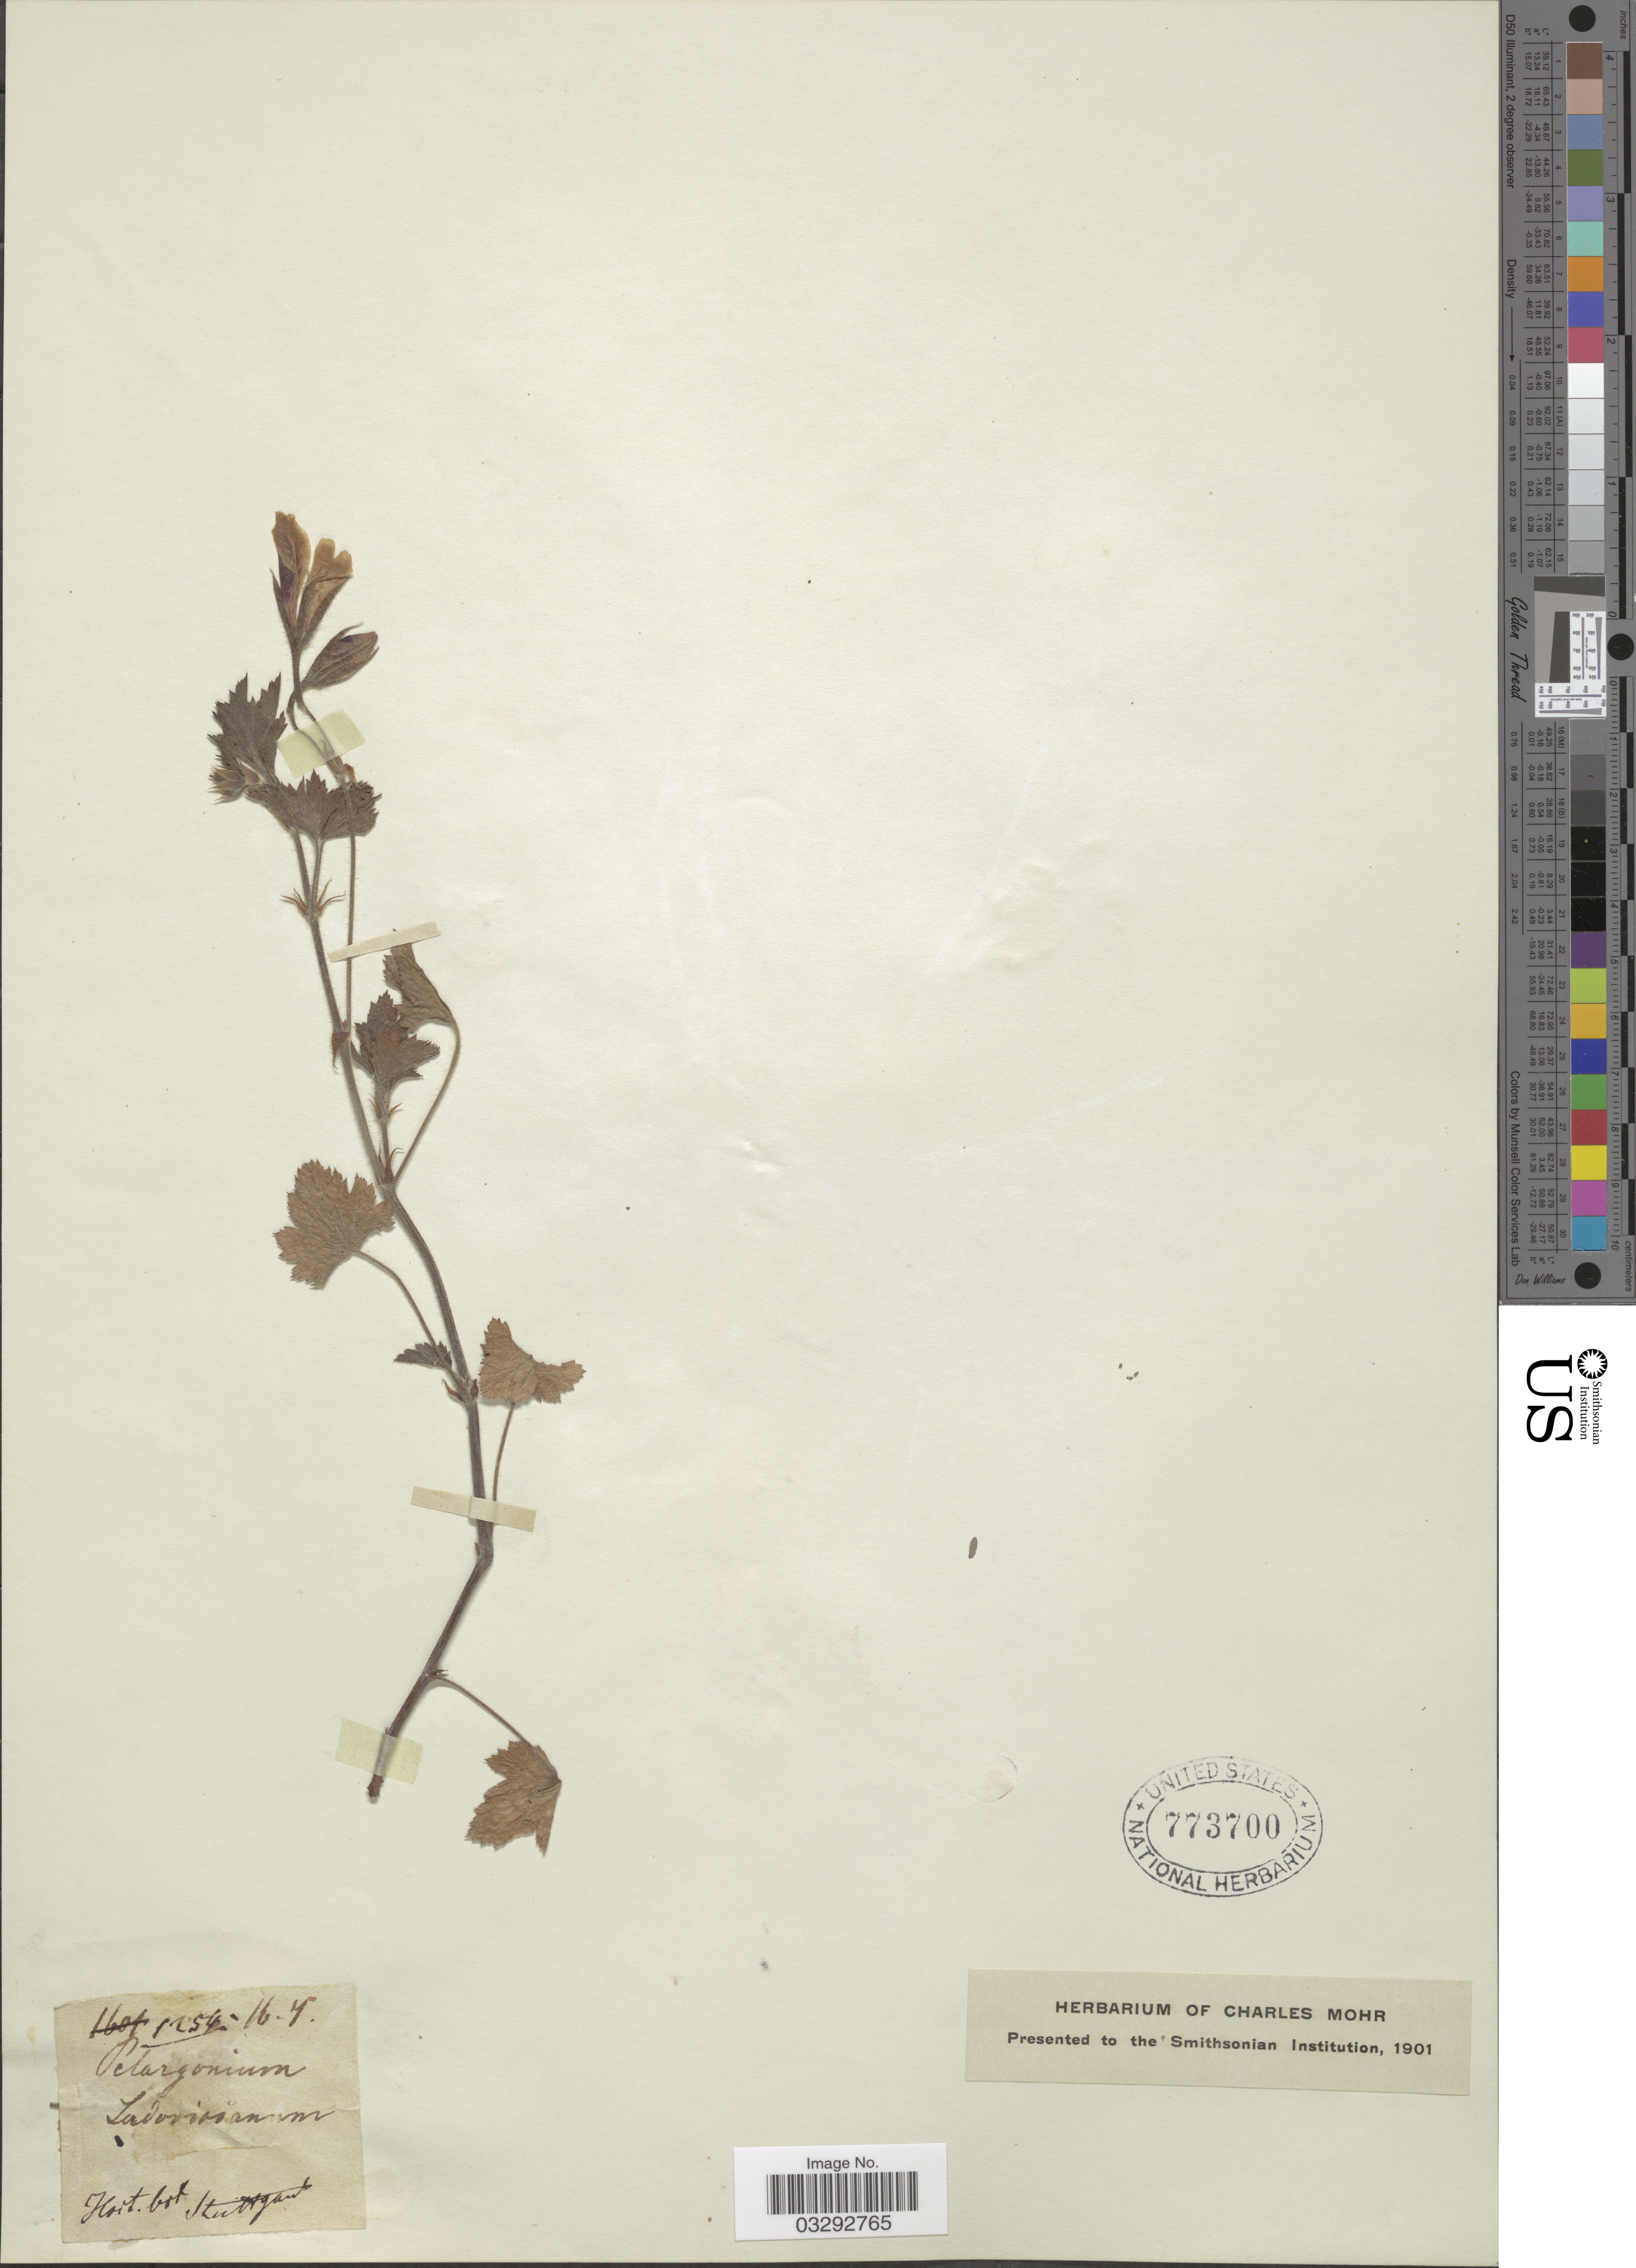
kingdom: Plantae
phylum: Tracheophyta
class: Magnoliopsida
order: Geraniales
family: Geraniaceae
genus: Pelargonium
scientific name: Pelargonium sp.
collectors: ex herb. Charles Mohr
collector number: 1254?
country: Germany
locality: Hort. bot Stuttgard.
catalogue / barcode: US 773700